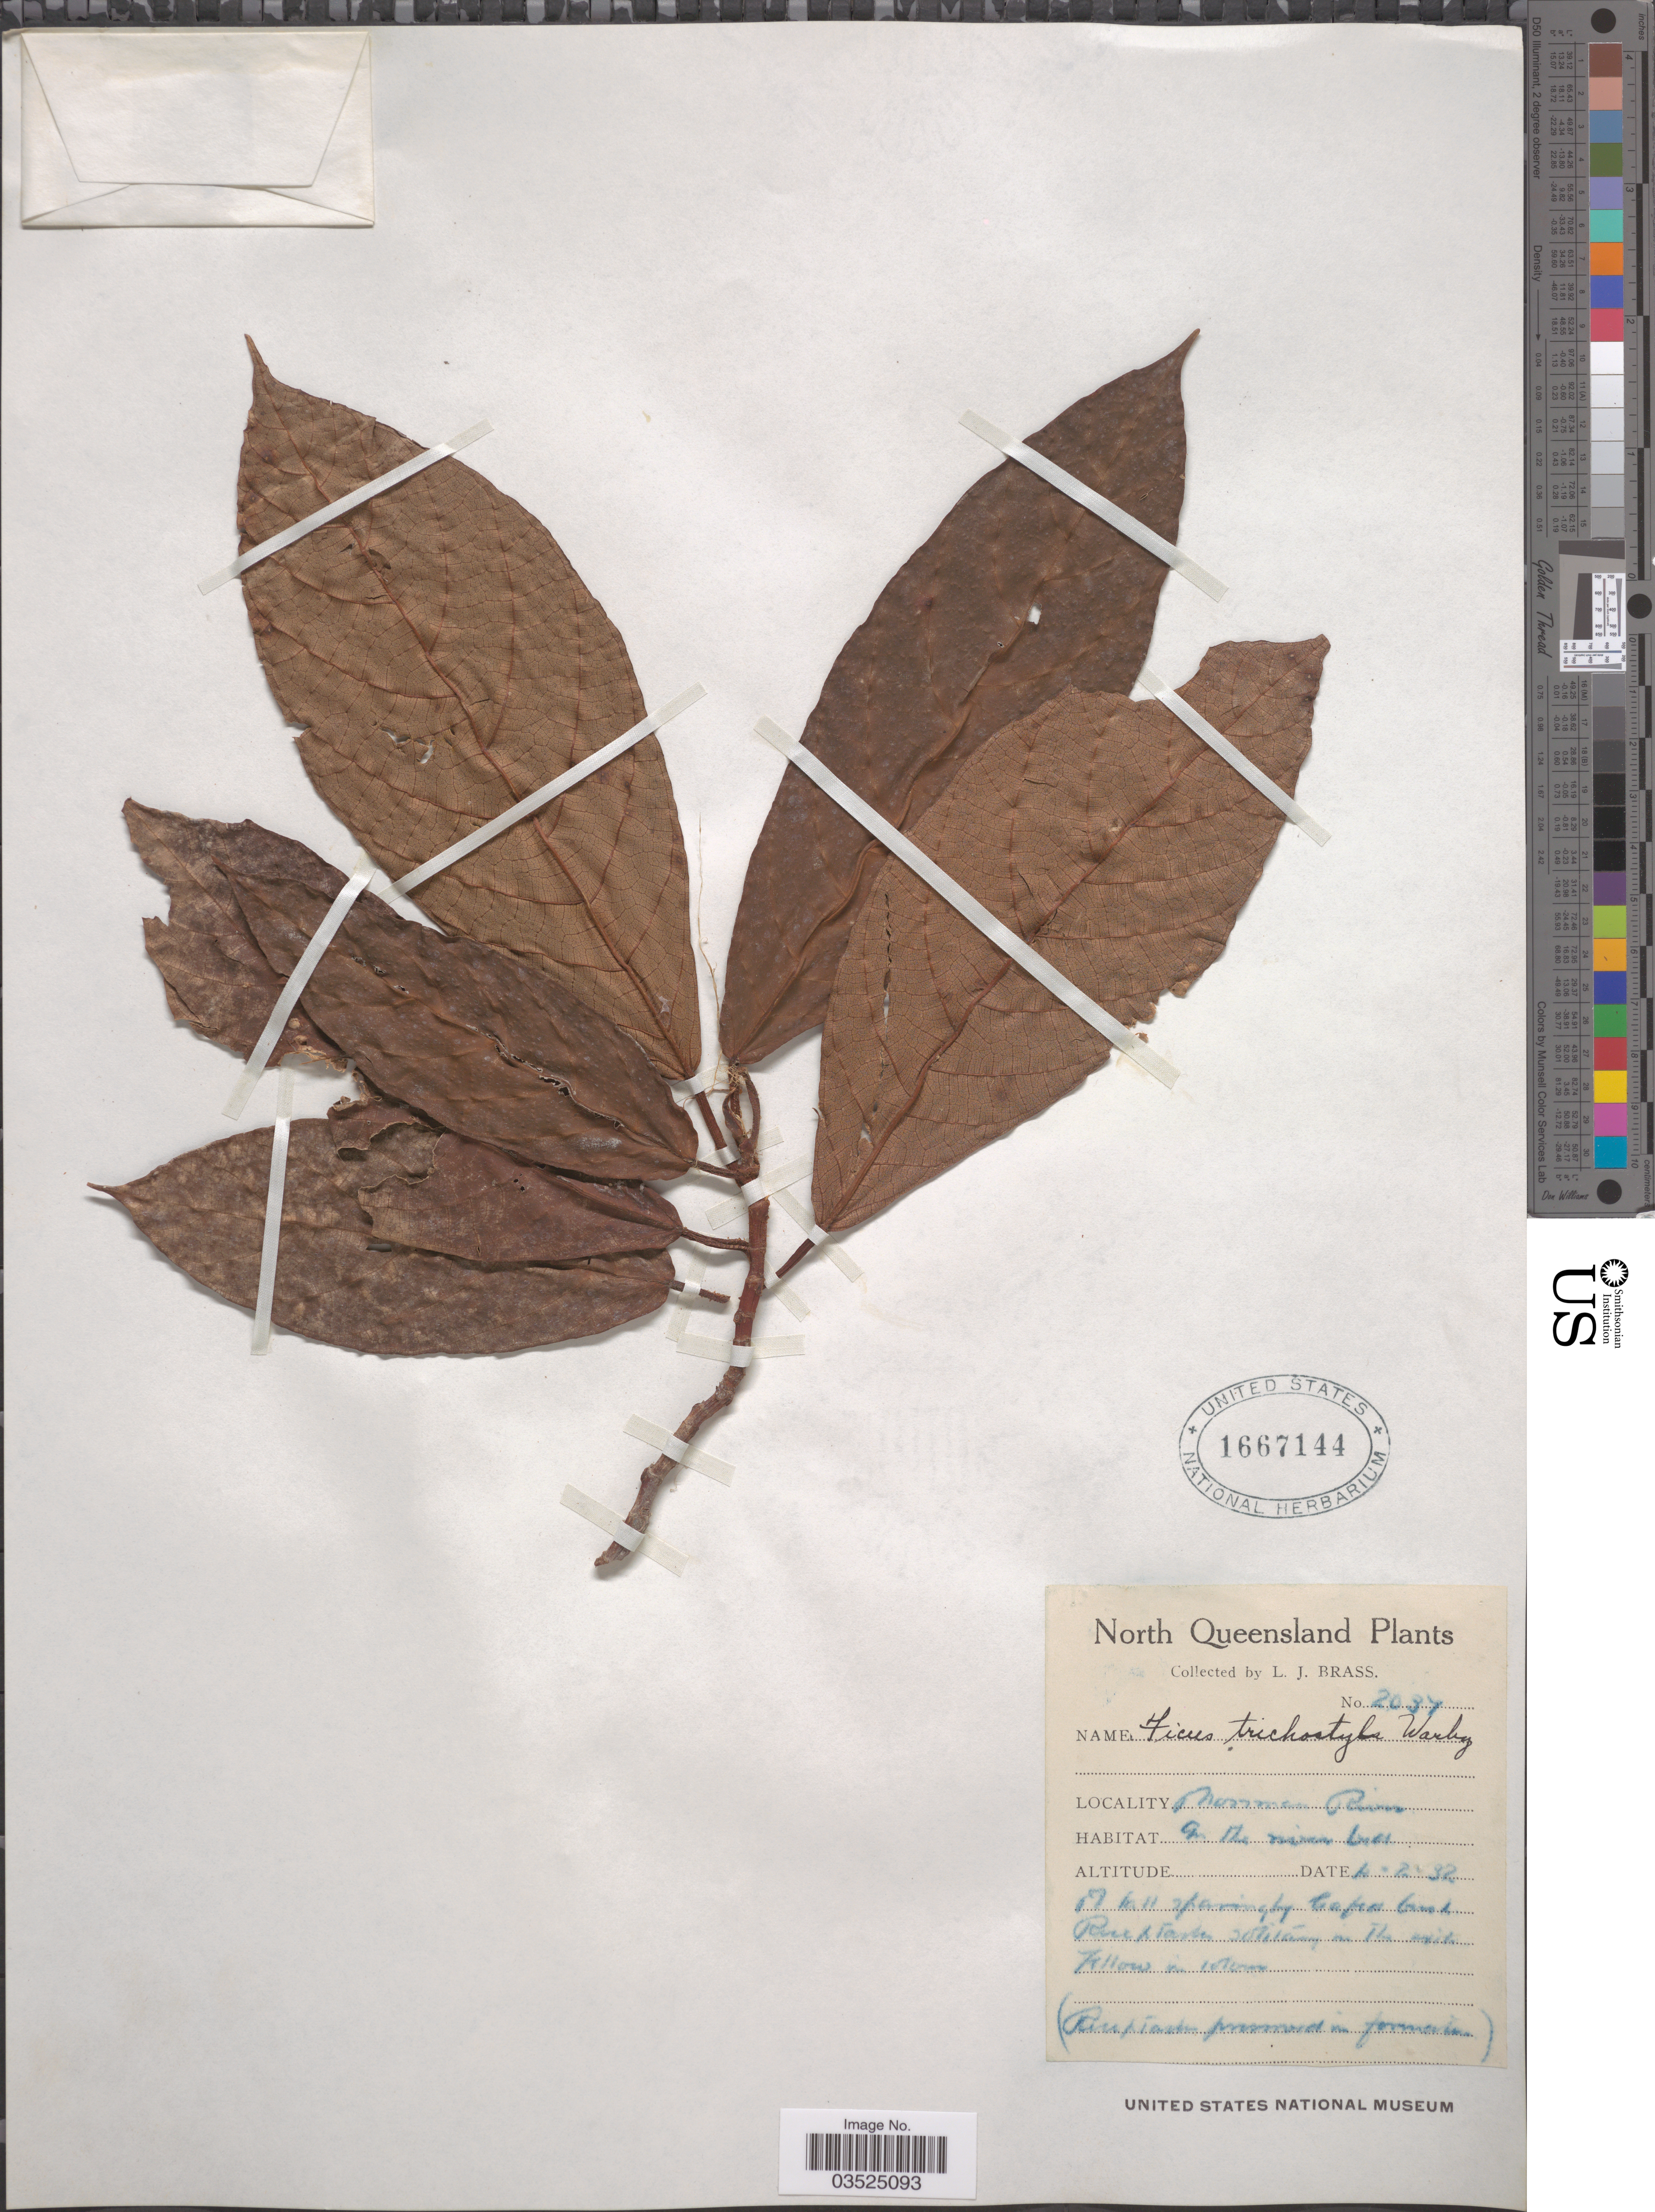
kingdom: Plantae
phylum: Tracheophyta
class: Magnoliopsida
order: Rosales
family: Moraceae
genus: Ficus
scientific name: Ficus trichostyla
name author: Warb.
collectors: L. J. Brass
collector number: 2037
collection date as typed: Transcribed d/m/y: 4/2/32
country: Australia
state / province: Queensland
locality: North Queensland. Mossman River.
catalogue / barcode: US 1667144